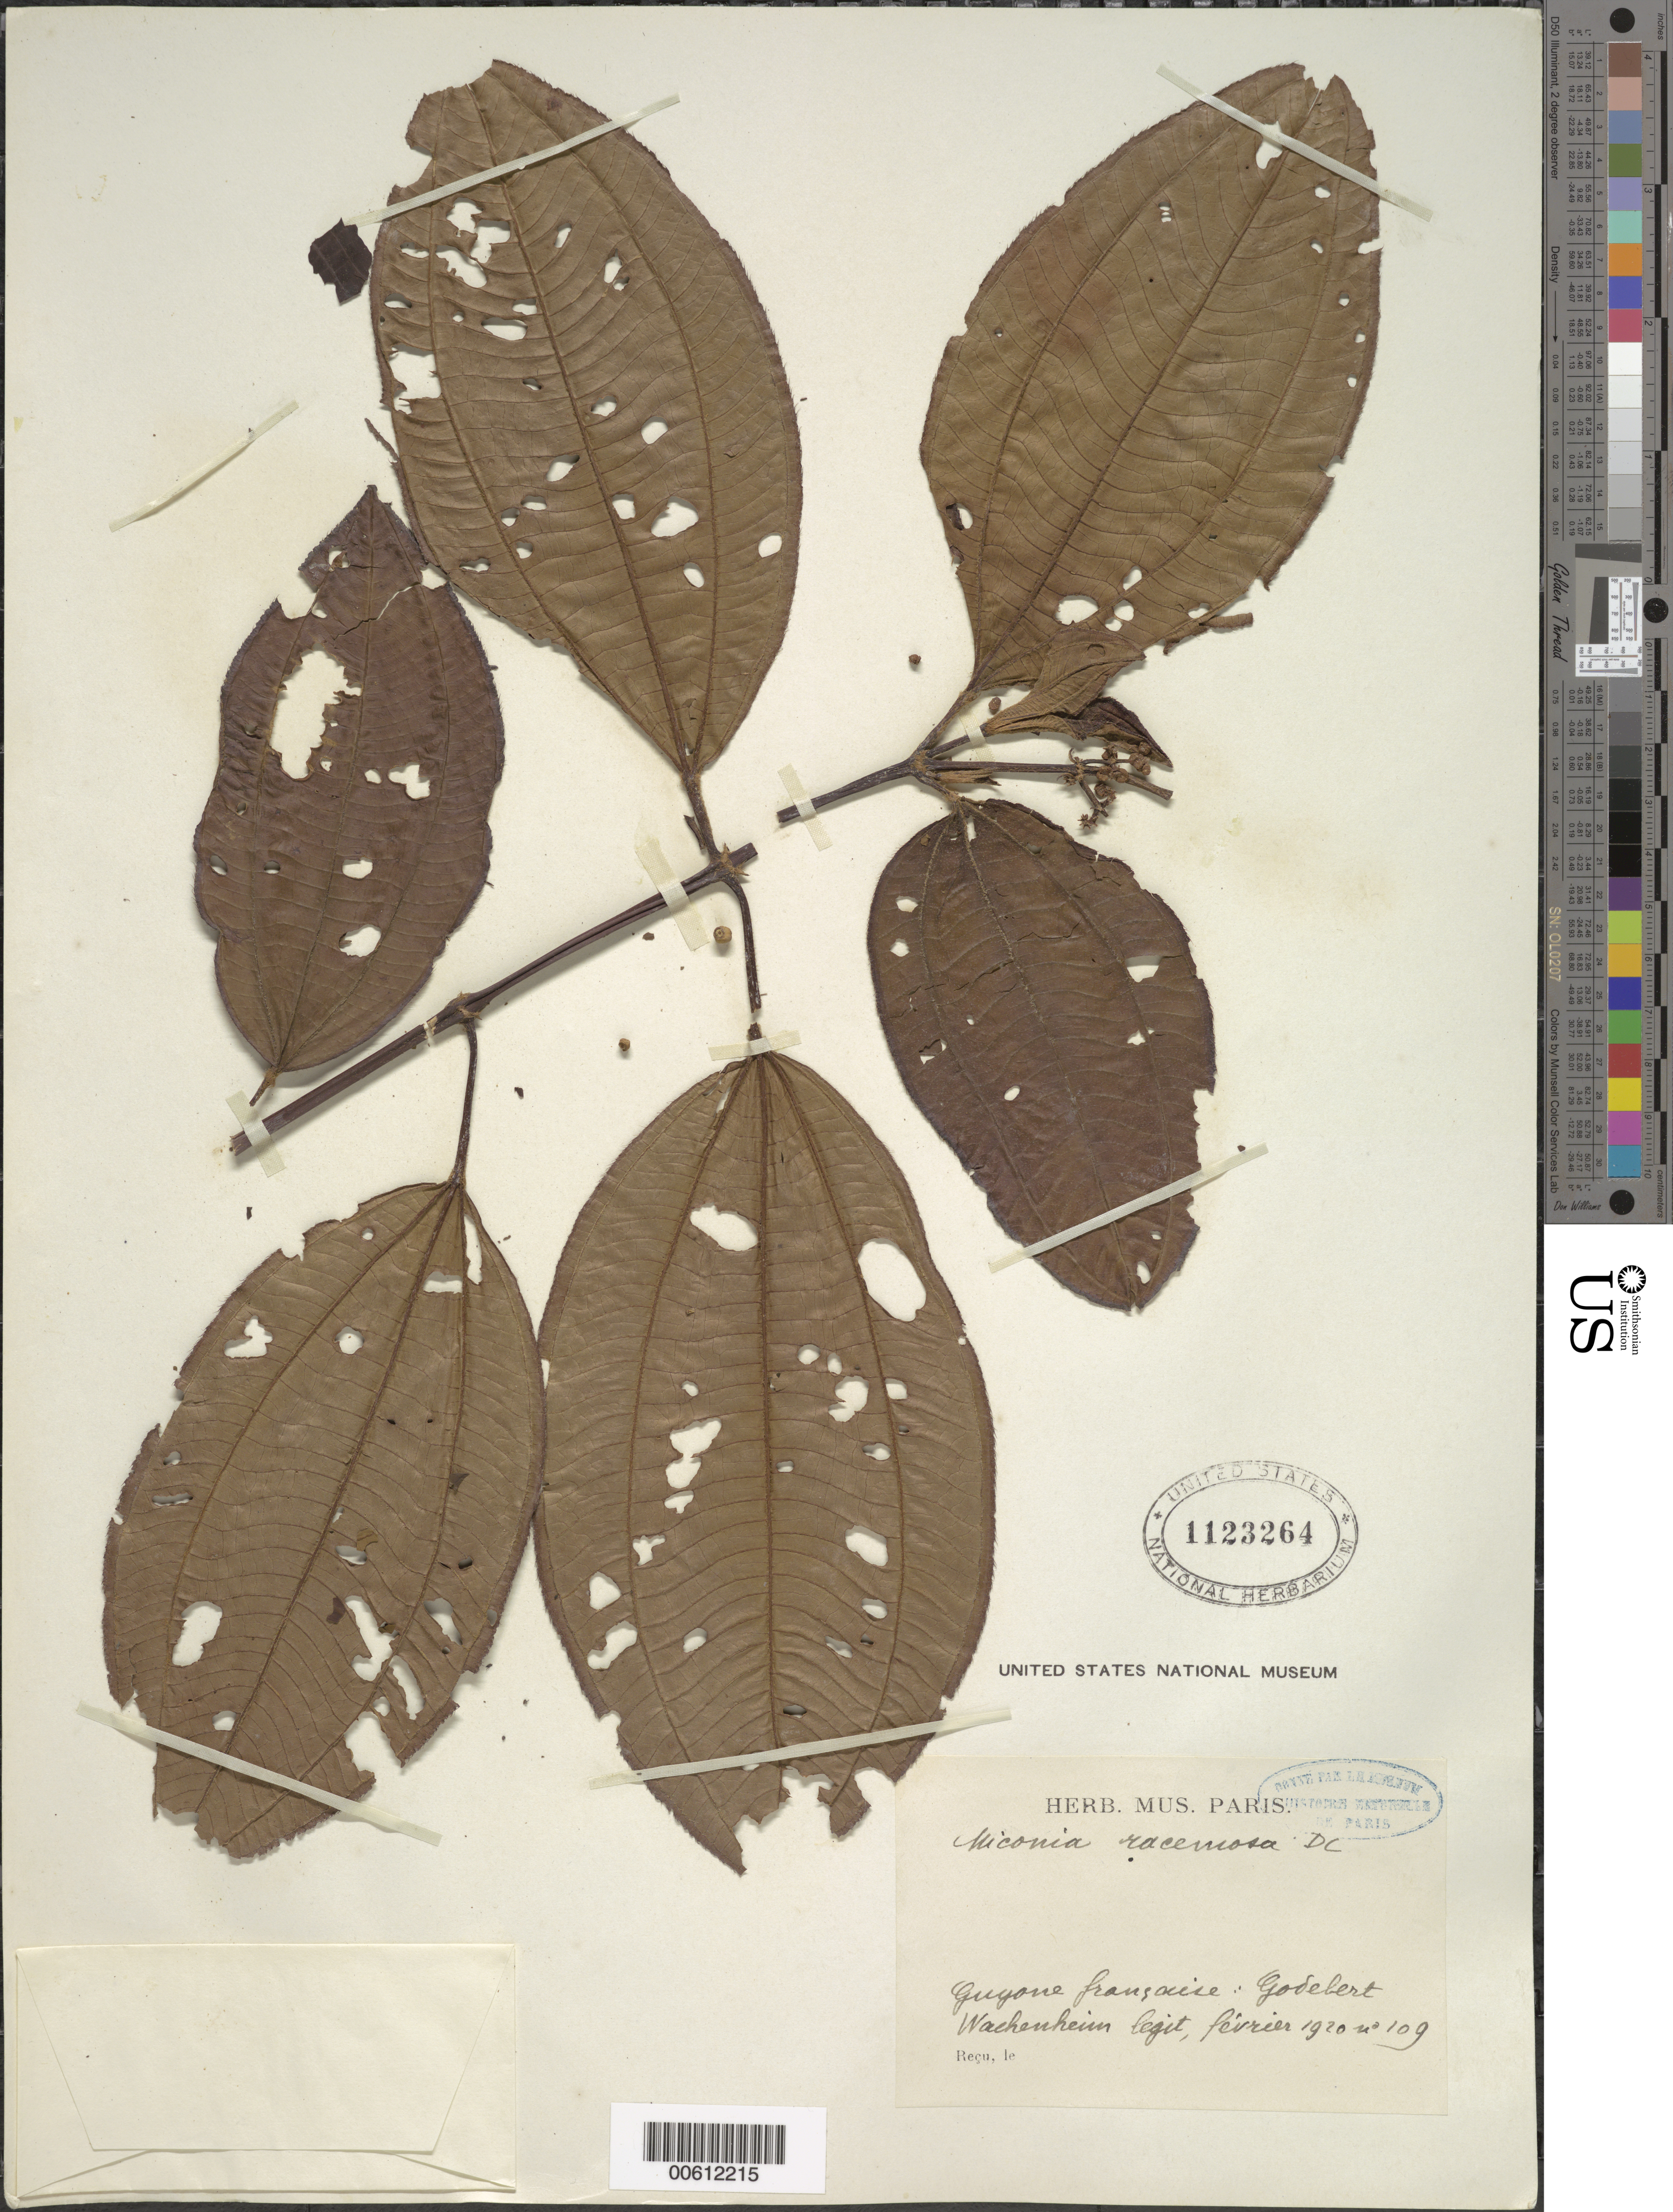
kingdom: Plantae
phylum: Tracheophyta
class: Magnoliopsida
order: Myrtales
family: Melastomataceae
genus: Miconia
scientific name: Miconia racemosa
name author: (Aubl.) DC.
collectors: G. Wachenheim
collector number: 109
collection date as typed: Feb-20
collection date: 1920-02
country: French Guiana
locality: Godebert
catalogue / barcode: US 1123264